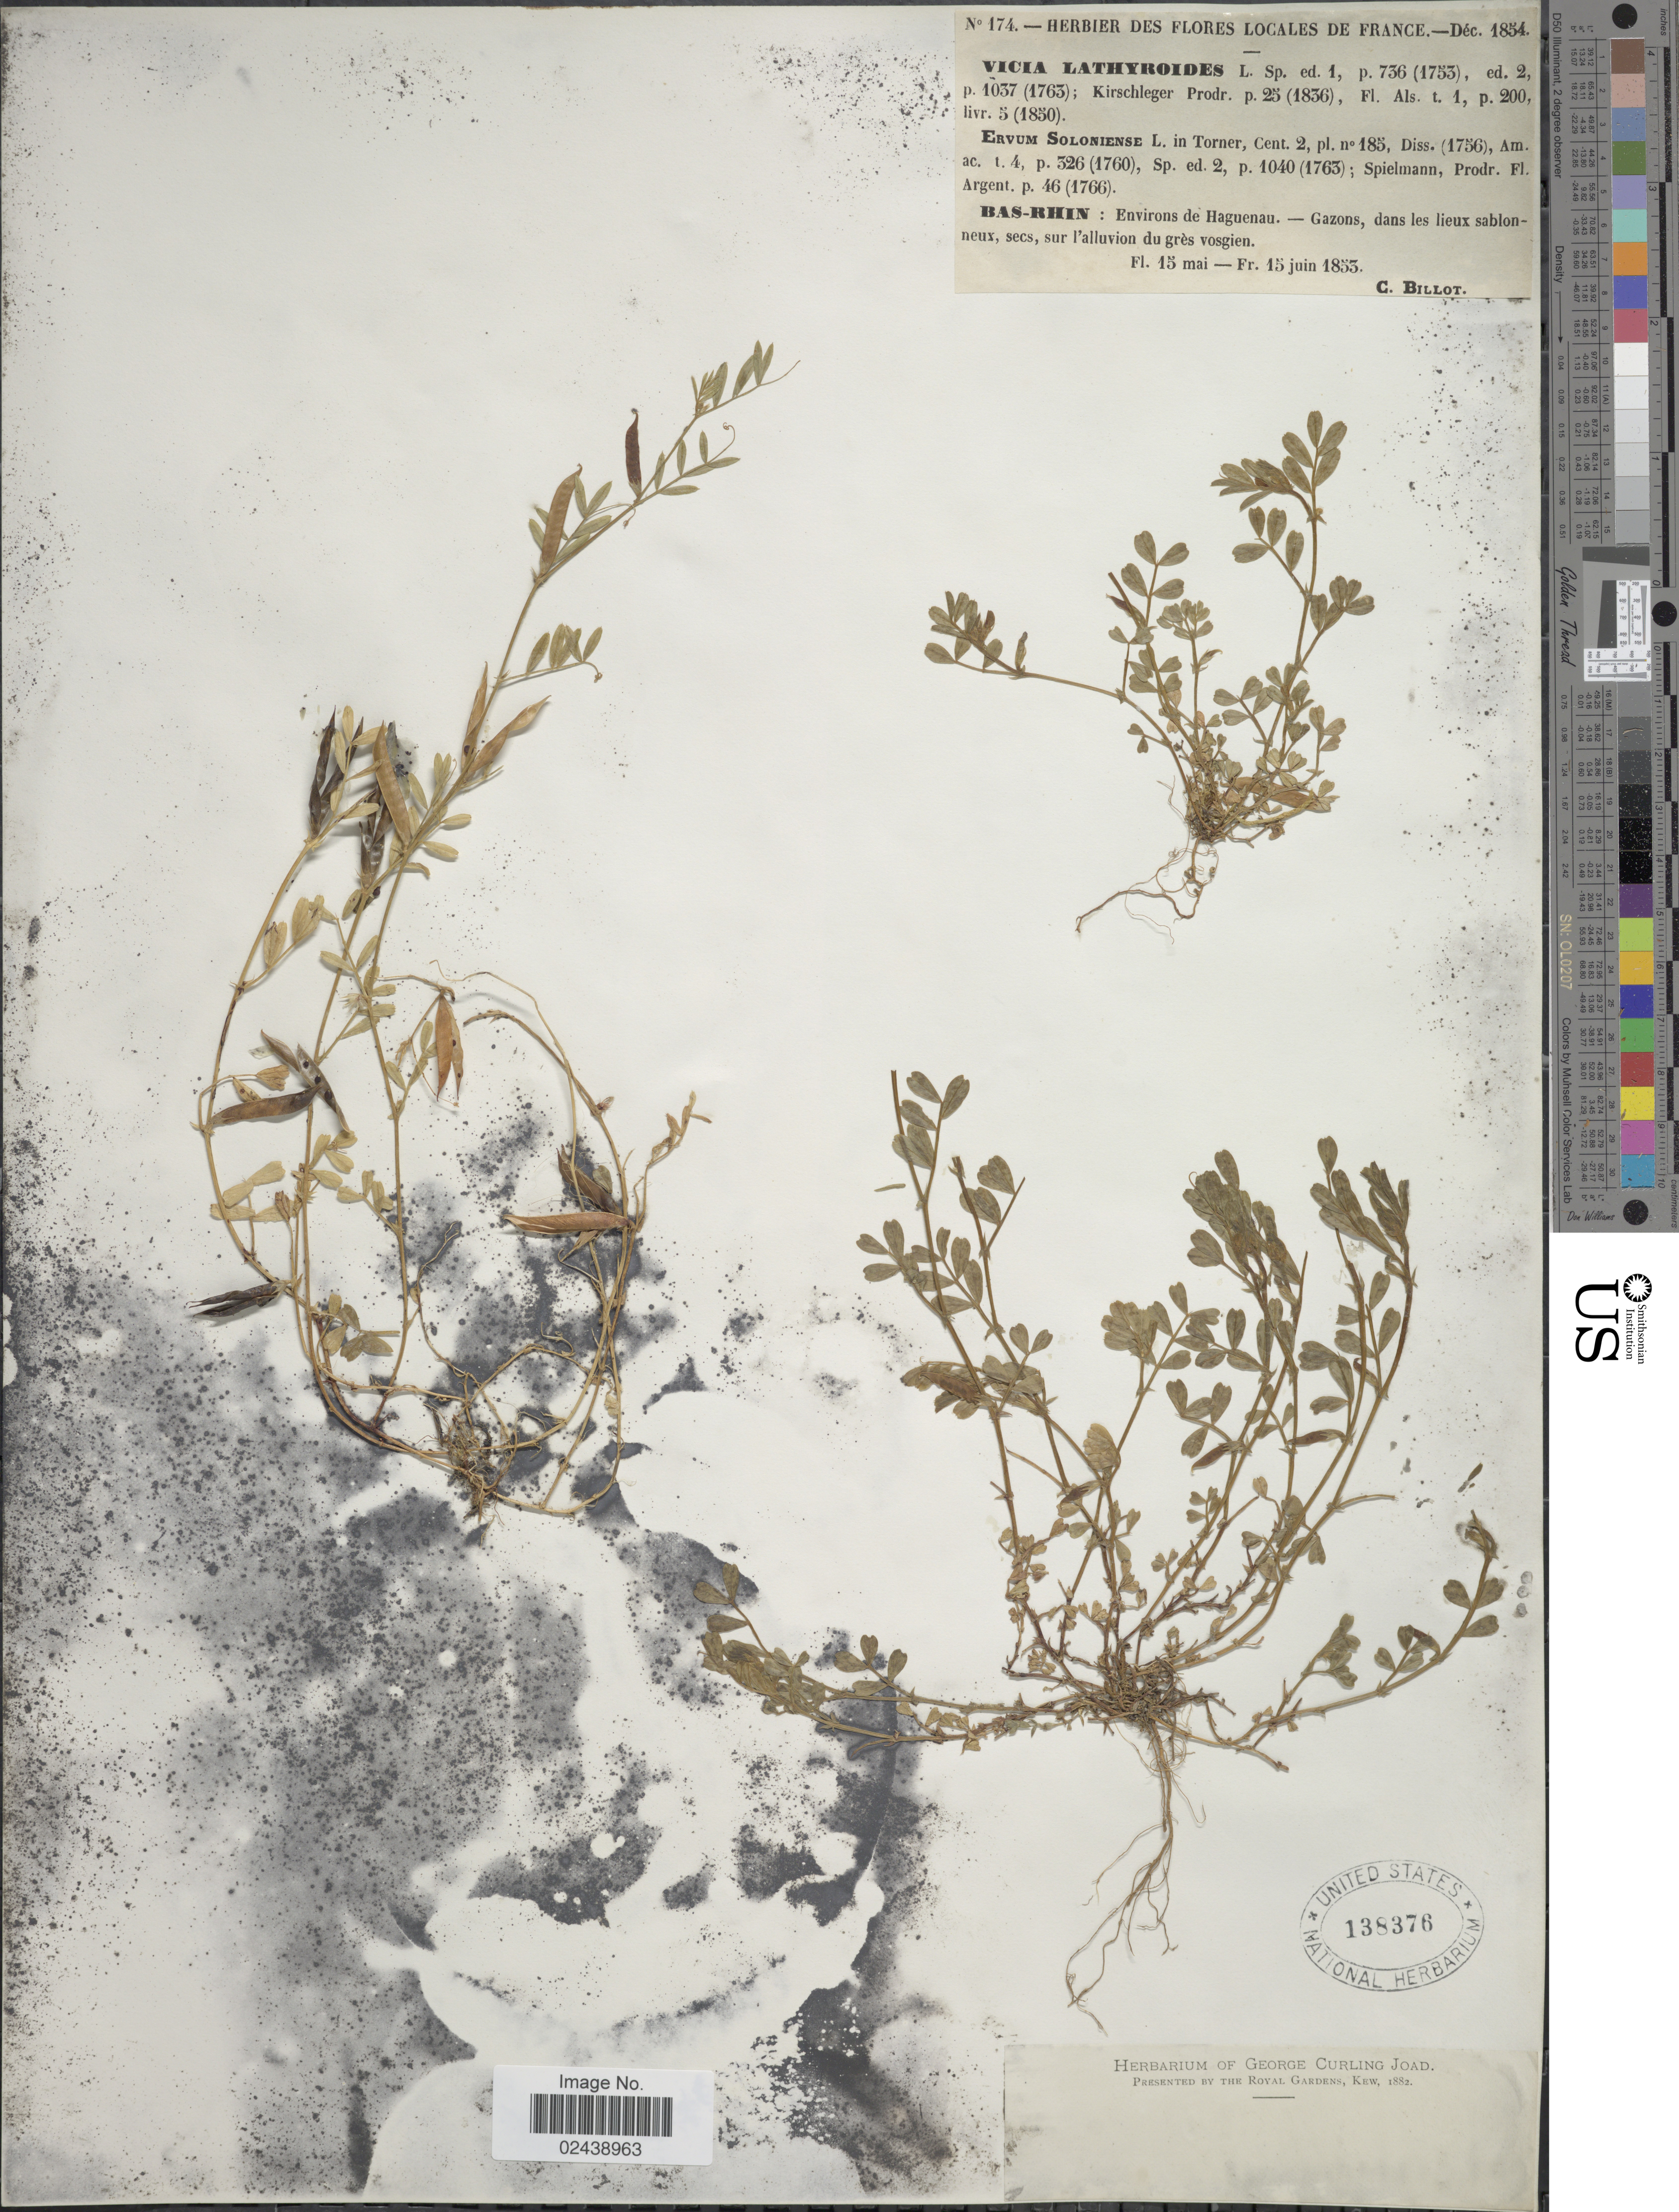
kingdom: Plantae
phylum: Tracheophyta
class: Magnoliopsida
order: Fabales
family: Fabaceae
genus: Vicia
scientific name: Vicia lathyroides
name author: L.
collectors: C. Billot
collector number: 174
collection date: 1853-05-15/1853-06-15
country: France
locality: Bas-Rhin: Environs de Haguenau, Gazons, das lies lieux sabloneux, secs, sur l'alluvion du gres vosgien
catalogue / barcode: US 138376